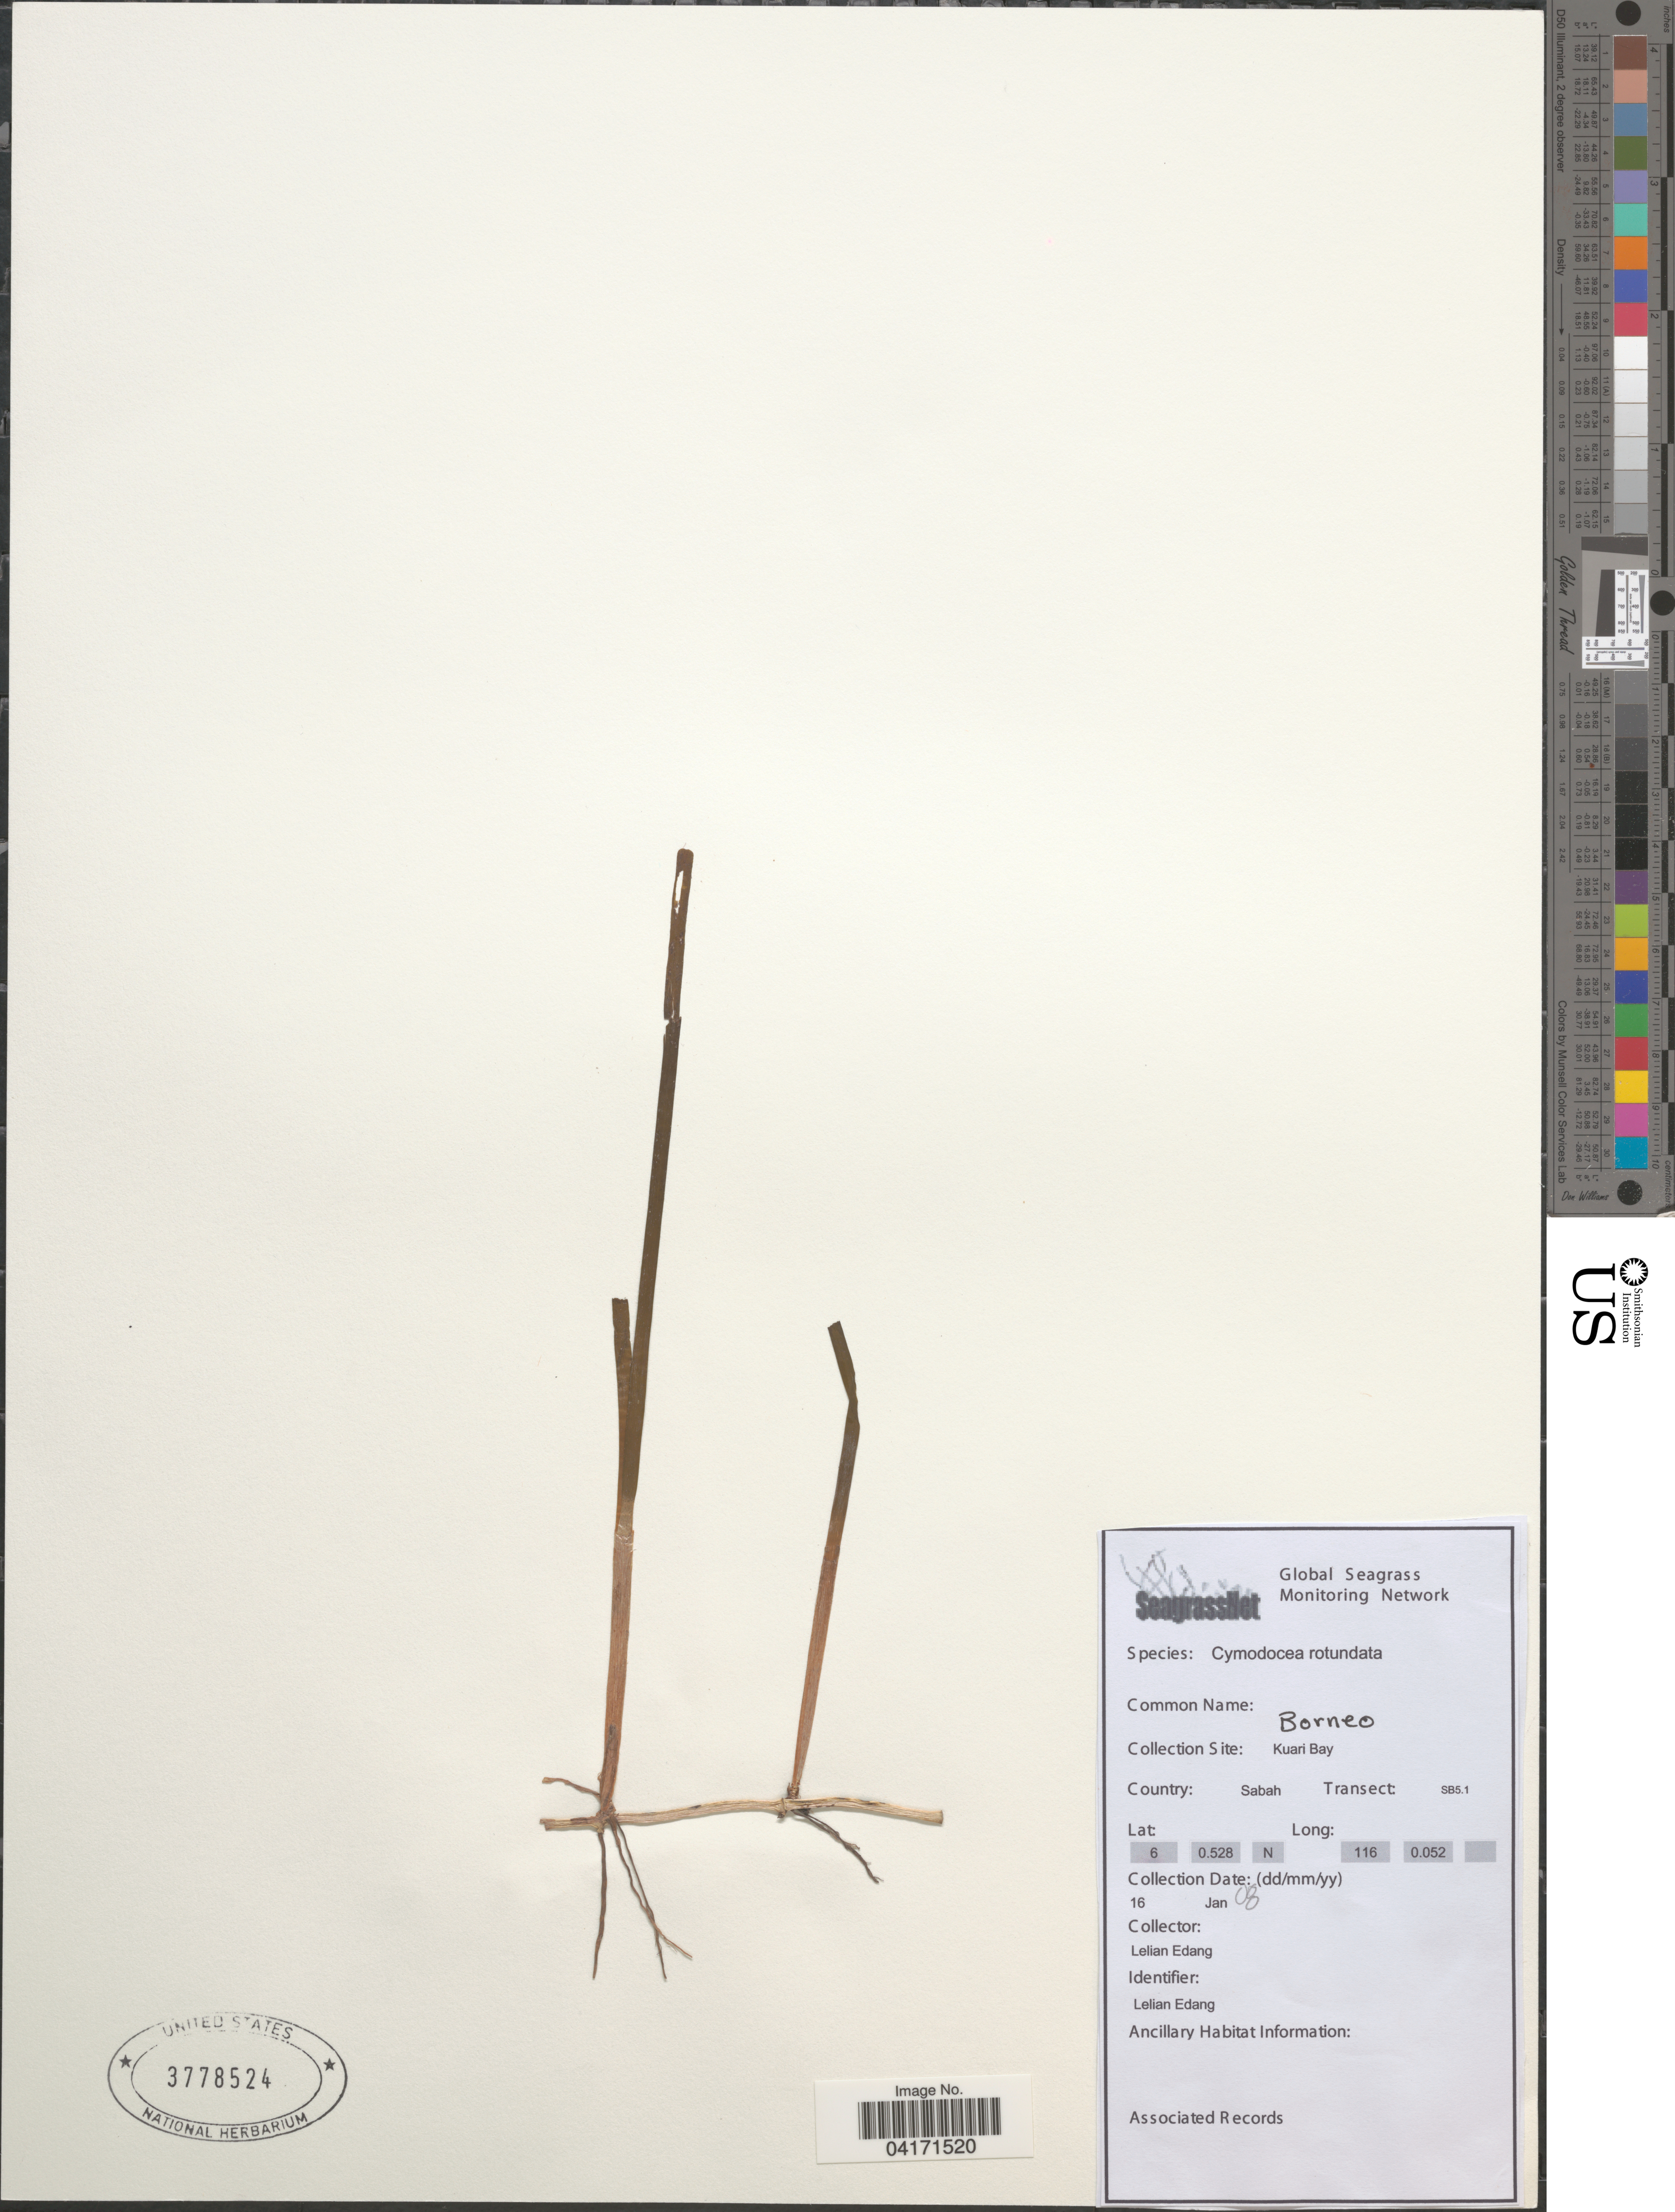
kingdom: Plantae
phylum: Tracheophyta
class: Liliopsida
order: Alismatales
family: Cymodoceaceae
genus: Cymodocea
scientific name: Cymodocea rotundata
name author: Asch. & Schweinf.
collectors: L. Edang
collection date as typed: Transcribed d/m/y: 16/1/8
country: Malaysia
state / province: Sabah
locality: Borneo. Kuari Bay. Transect: SB5.1.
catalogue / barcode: US 3778524